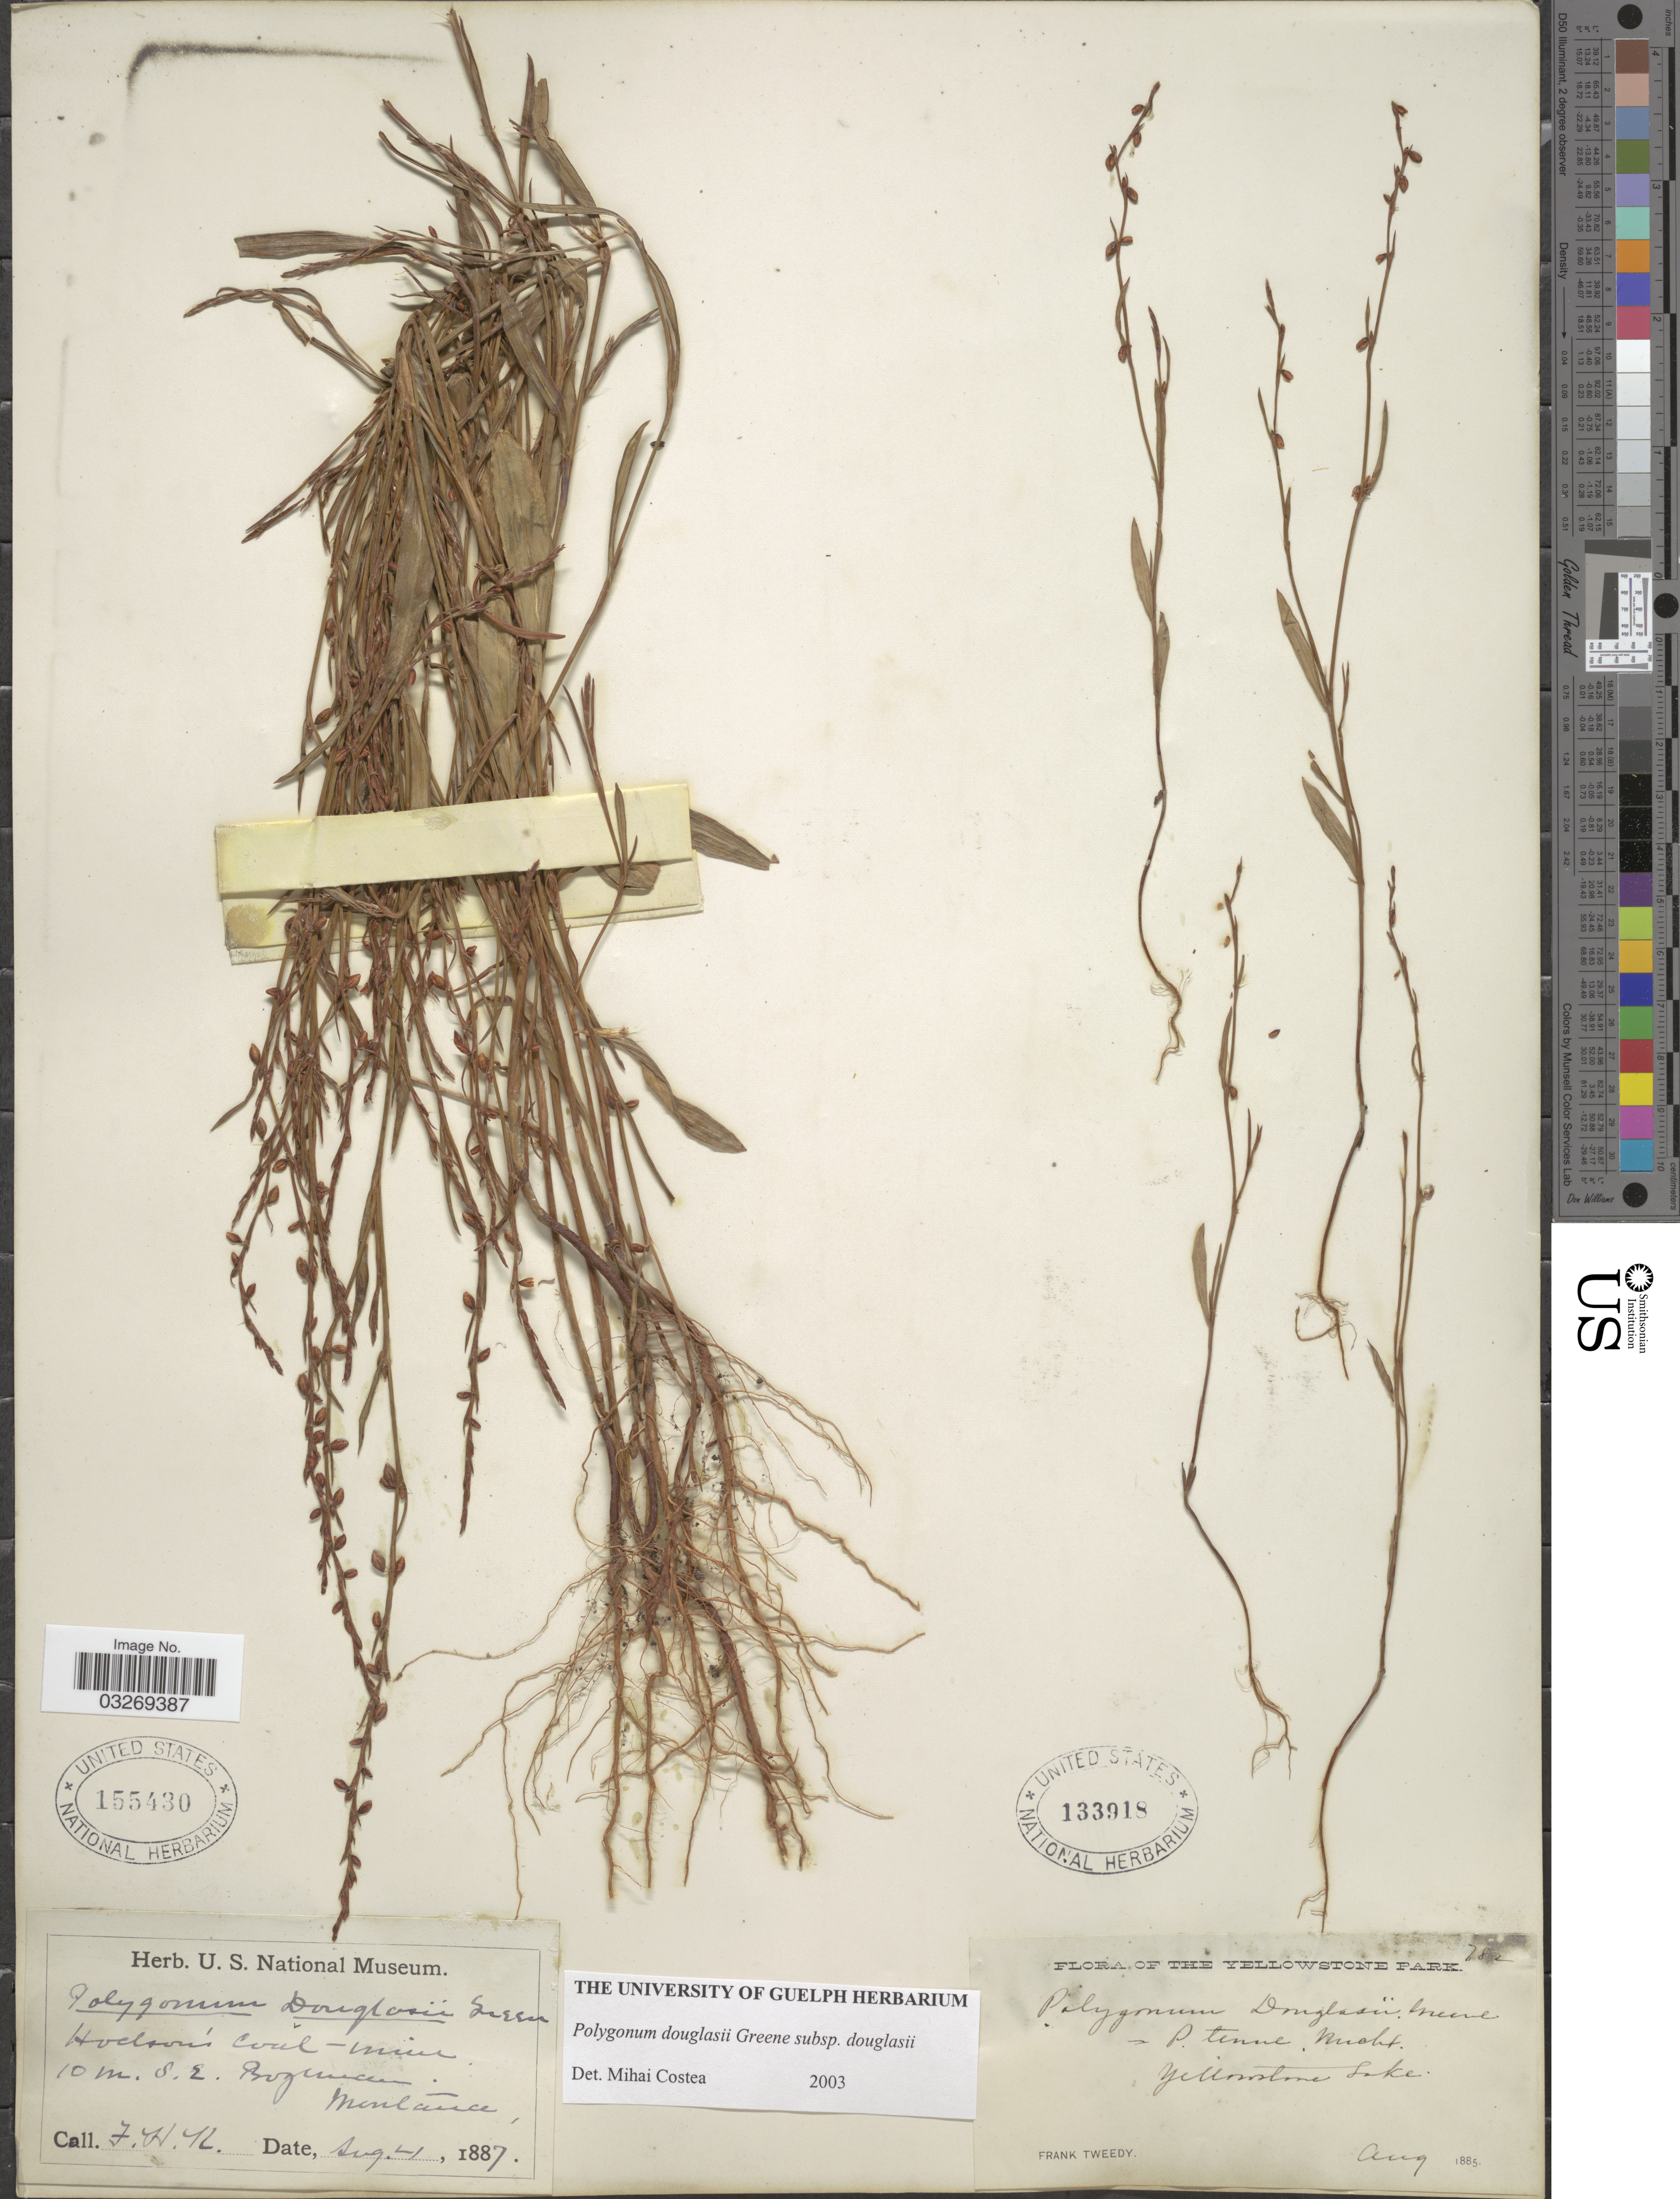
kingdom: Plantae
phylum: Tracheophyta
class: Magnoliopsida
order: Caryophyllales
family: Polygonaceae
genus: Polygonum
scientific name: Polygonum douglasii subsp. douglasii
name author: Greene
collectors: F. Tweedy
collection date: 1885-08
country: United States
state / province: Wyoming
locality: The Yellowstone Park. Yellowstone Lake.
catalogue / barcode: US 133918